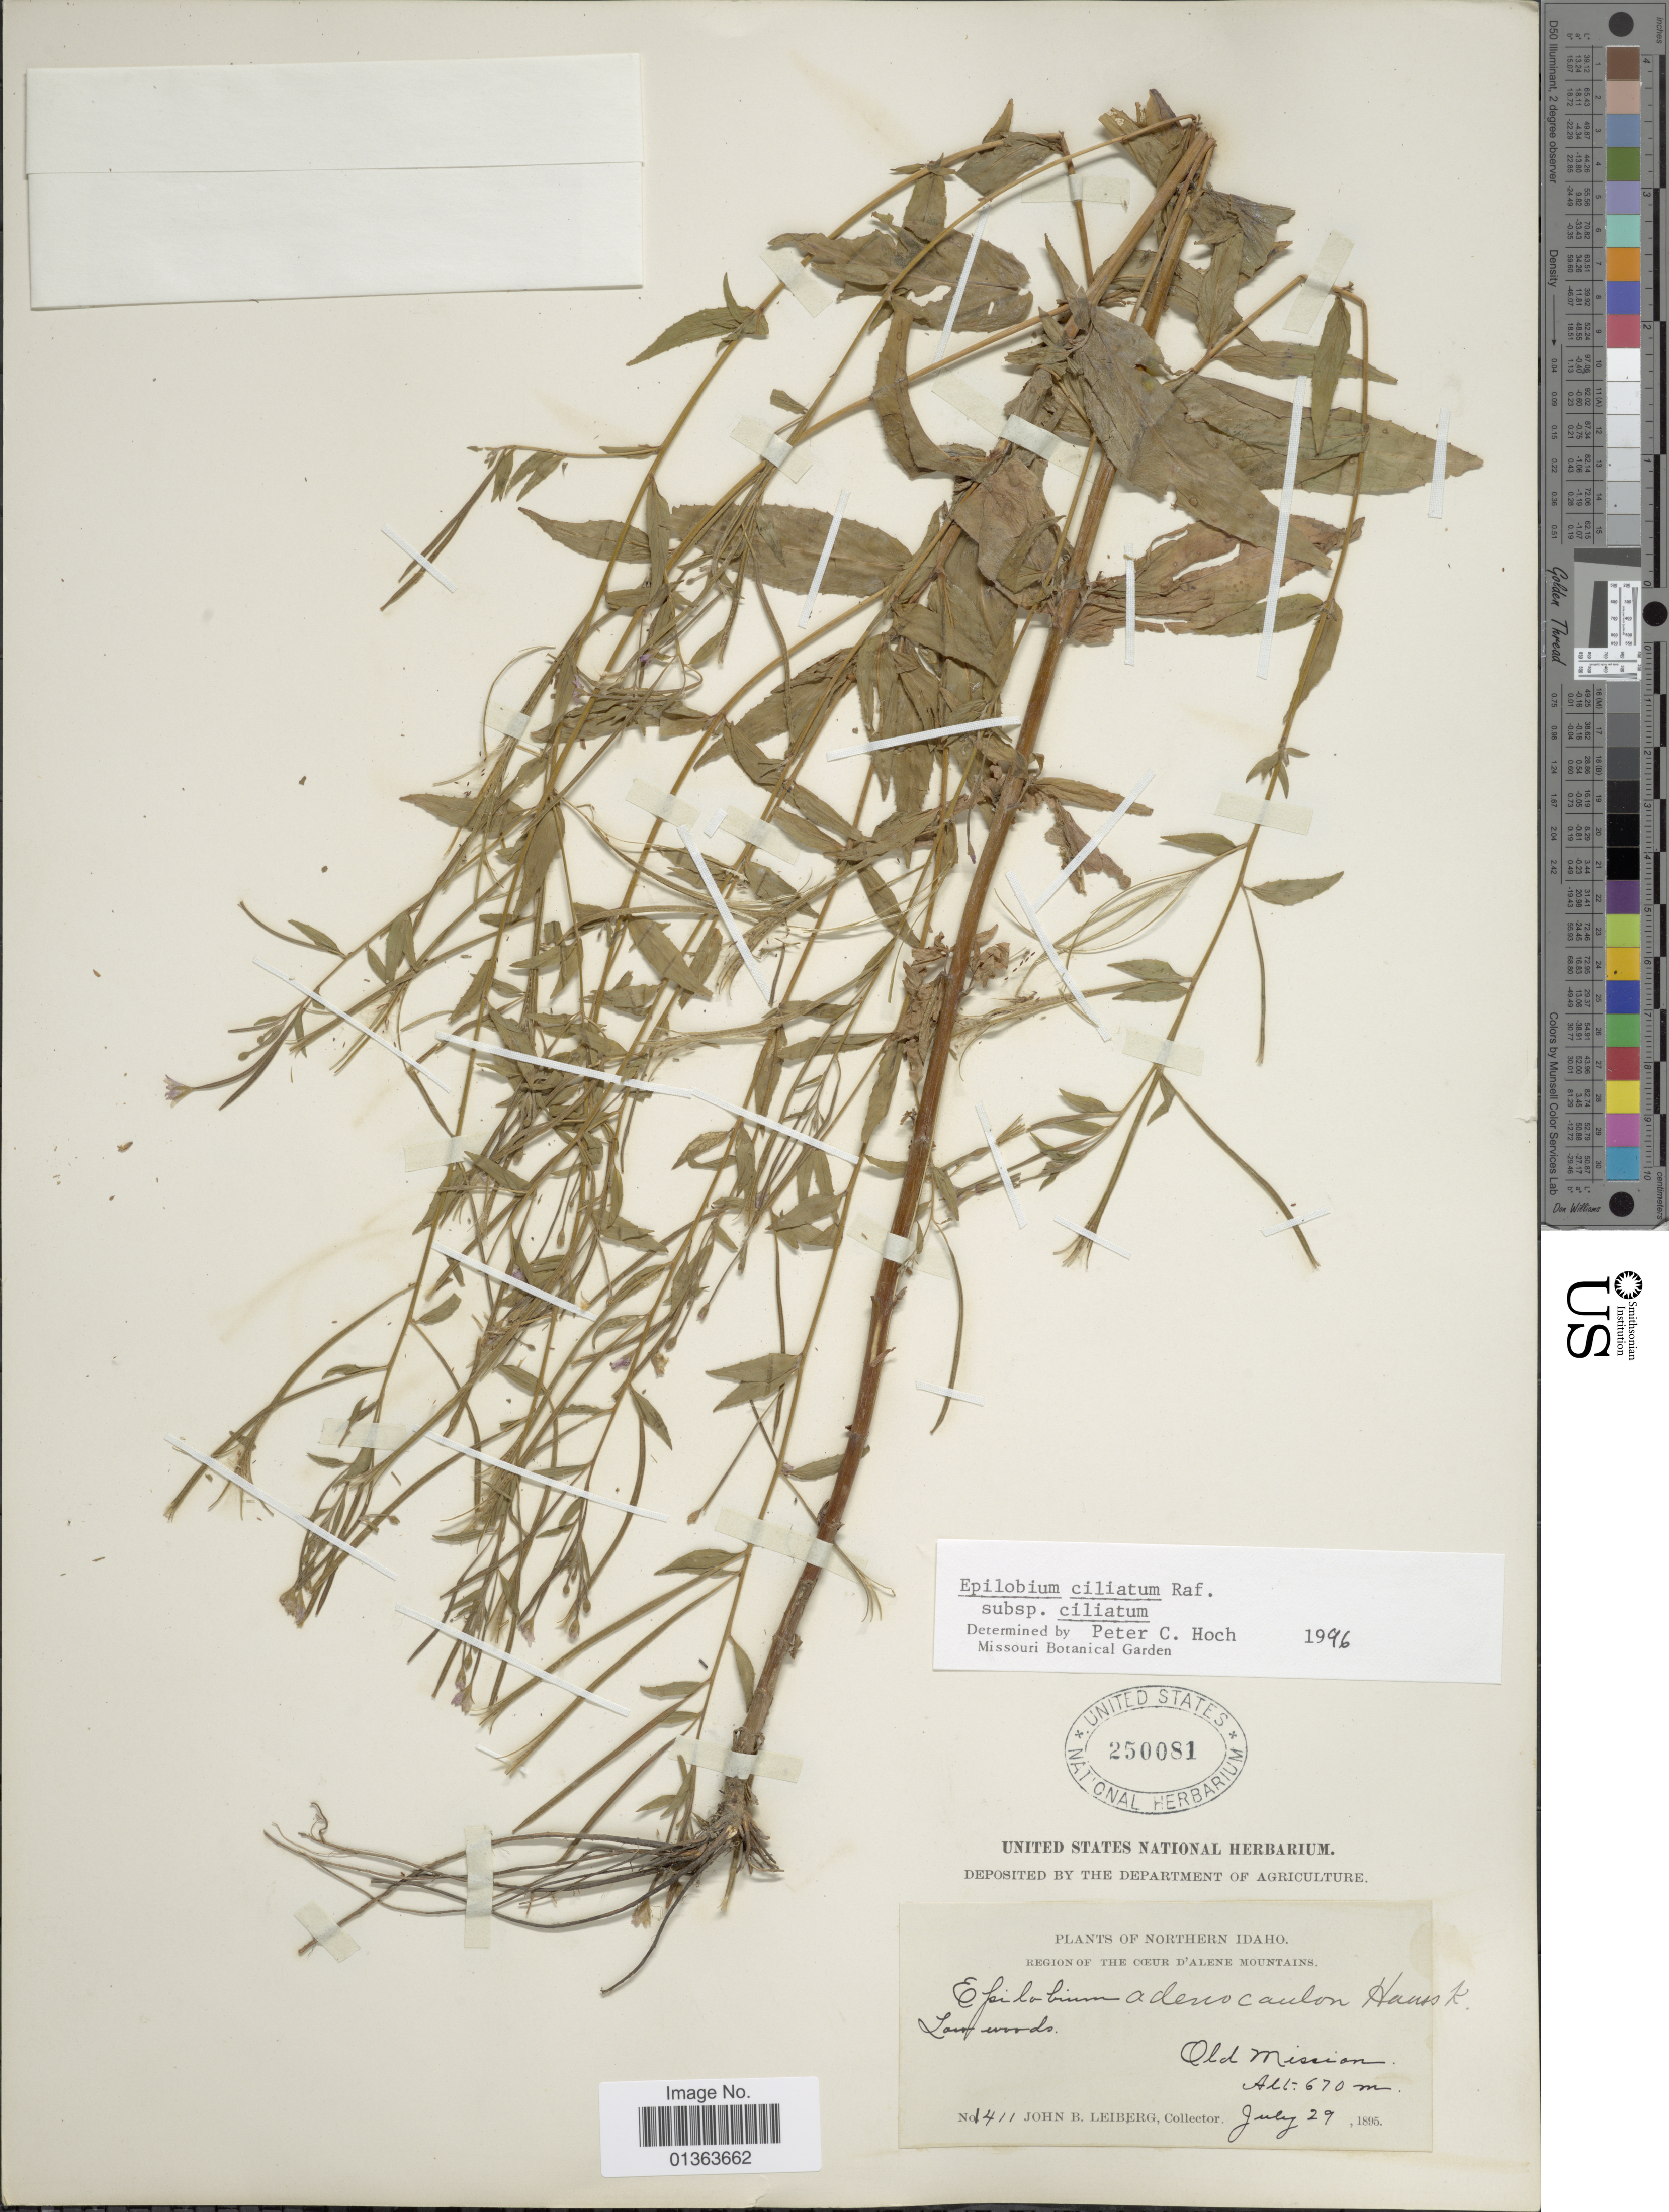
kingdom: Plantae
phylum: Tracheophyta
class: Magnoliopsida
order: Myrtales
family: Onagraceae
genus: Epilobium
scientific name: Epilobium ciliatum subsp. ciliatum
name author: Raf.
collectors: J. B. Leiberg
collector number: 1411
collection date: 1895-07-29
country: United States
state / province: Idaho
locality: Northern Idaho, Region of the Coeur d'Alene Mountains. Old Mission.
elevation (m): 670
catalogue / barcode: US 250081